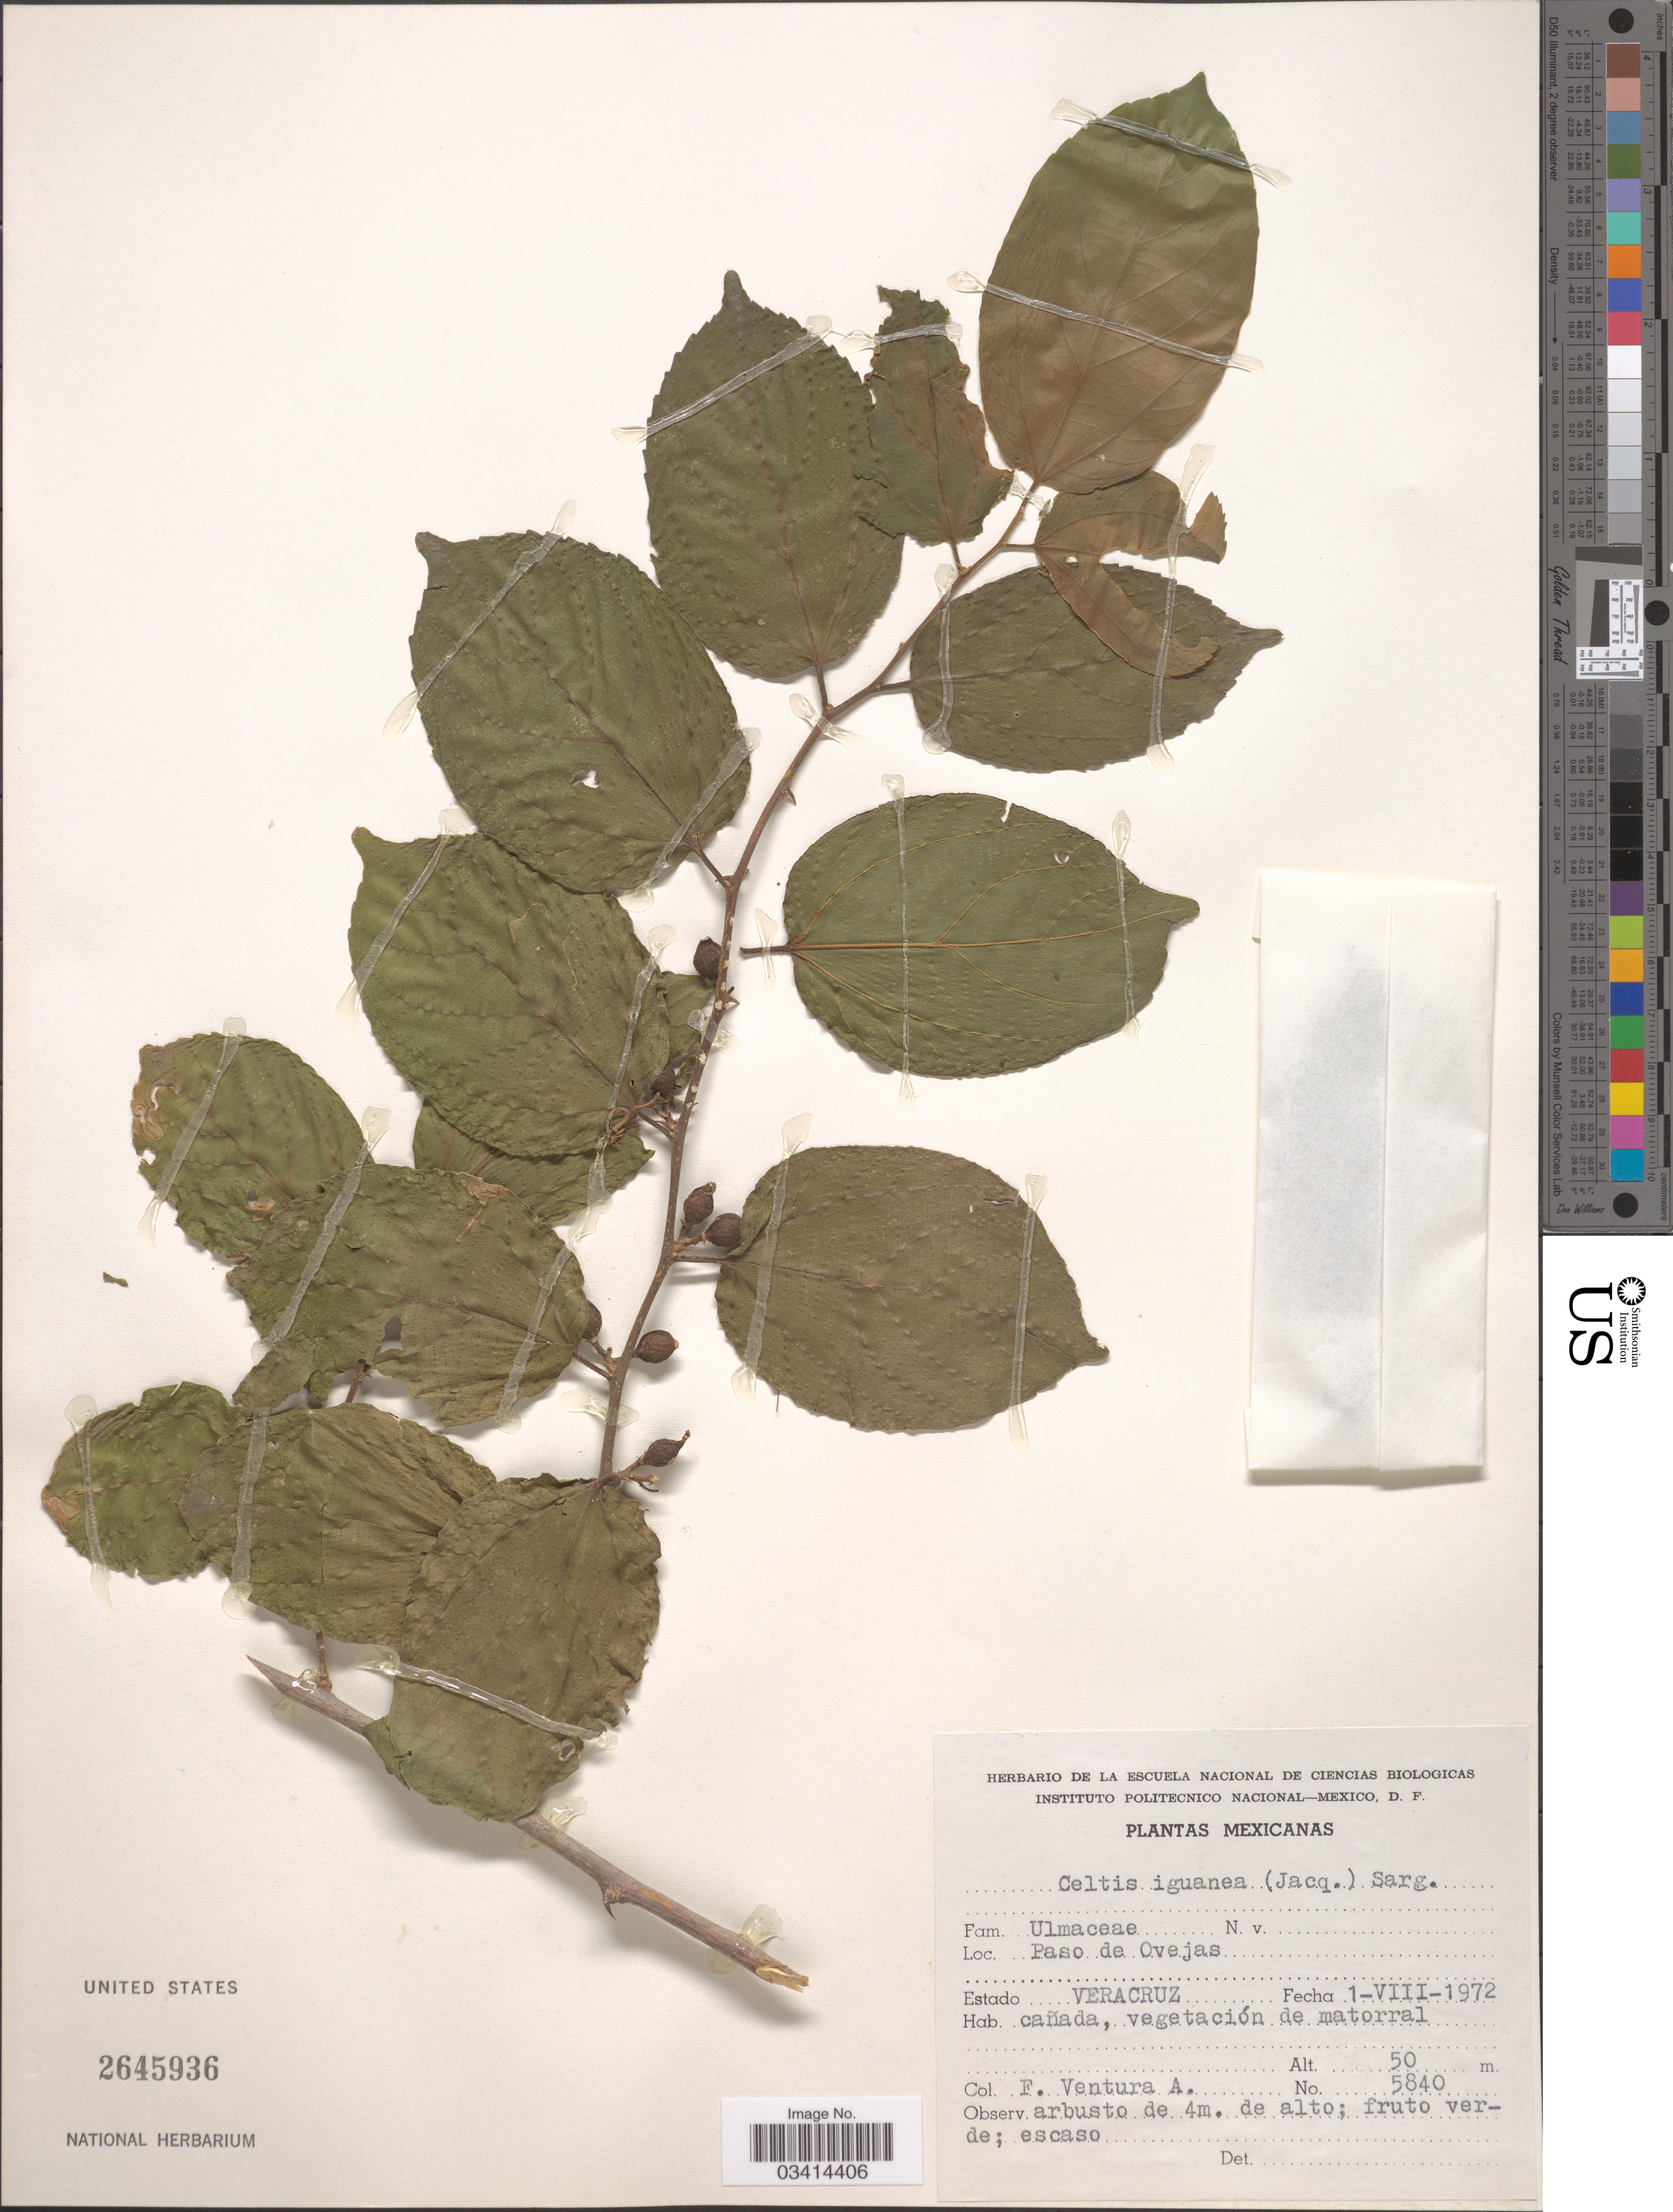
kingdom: Plantae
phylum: Tracheophyta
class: Magnoliopsida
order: Rosales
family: Cannabaceae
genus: Celtis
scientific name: Celtis iguanaea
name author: (Jacq.) Sarg.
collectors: F. Ventura A.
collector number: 5840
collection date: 1972-08-01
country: Mexico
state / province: Veracruz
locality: Estado Veracruz. Paso de Ovejas.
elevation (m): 50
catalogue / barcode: US 2645936